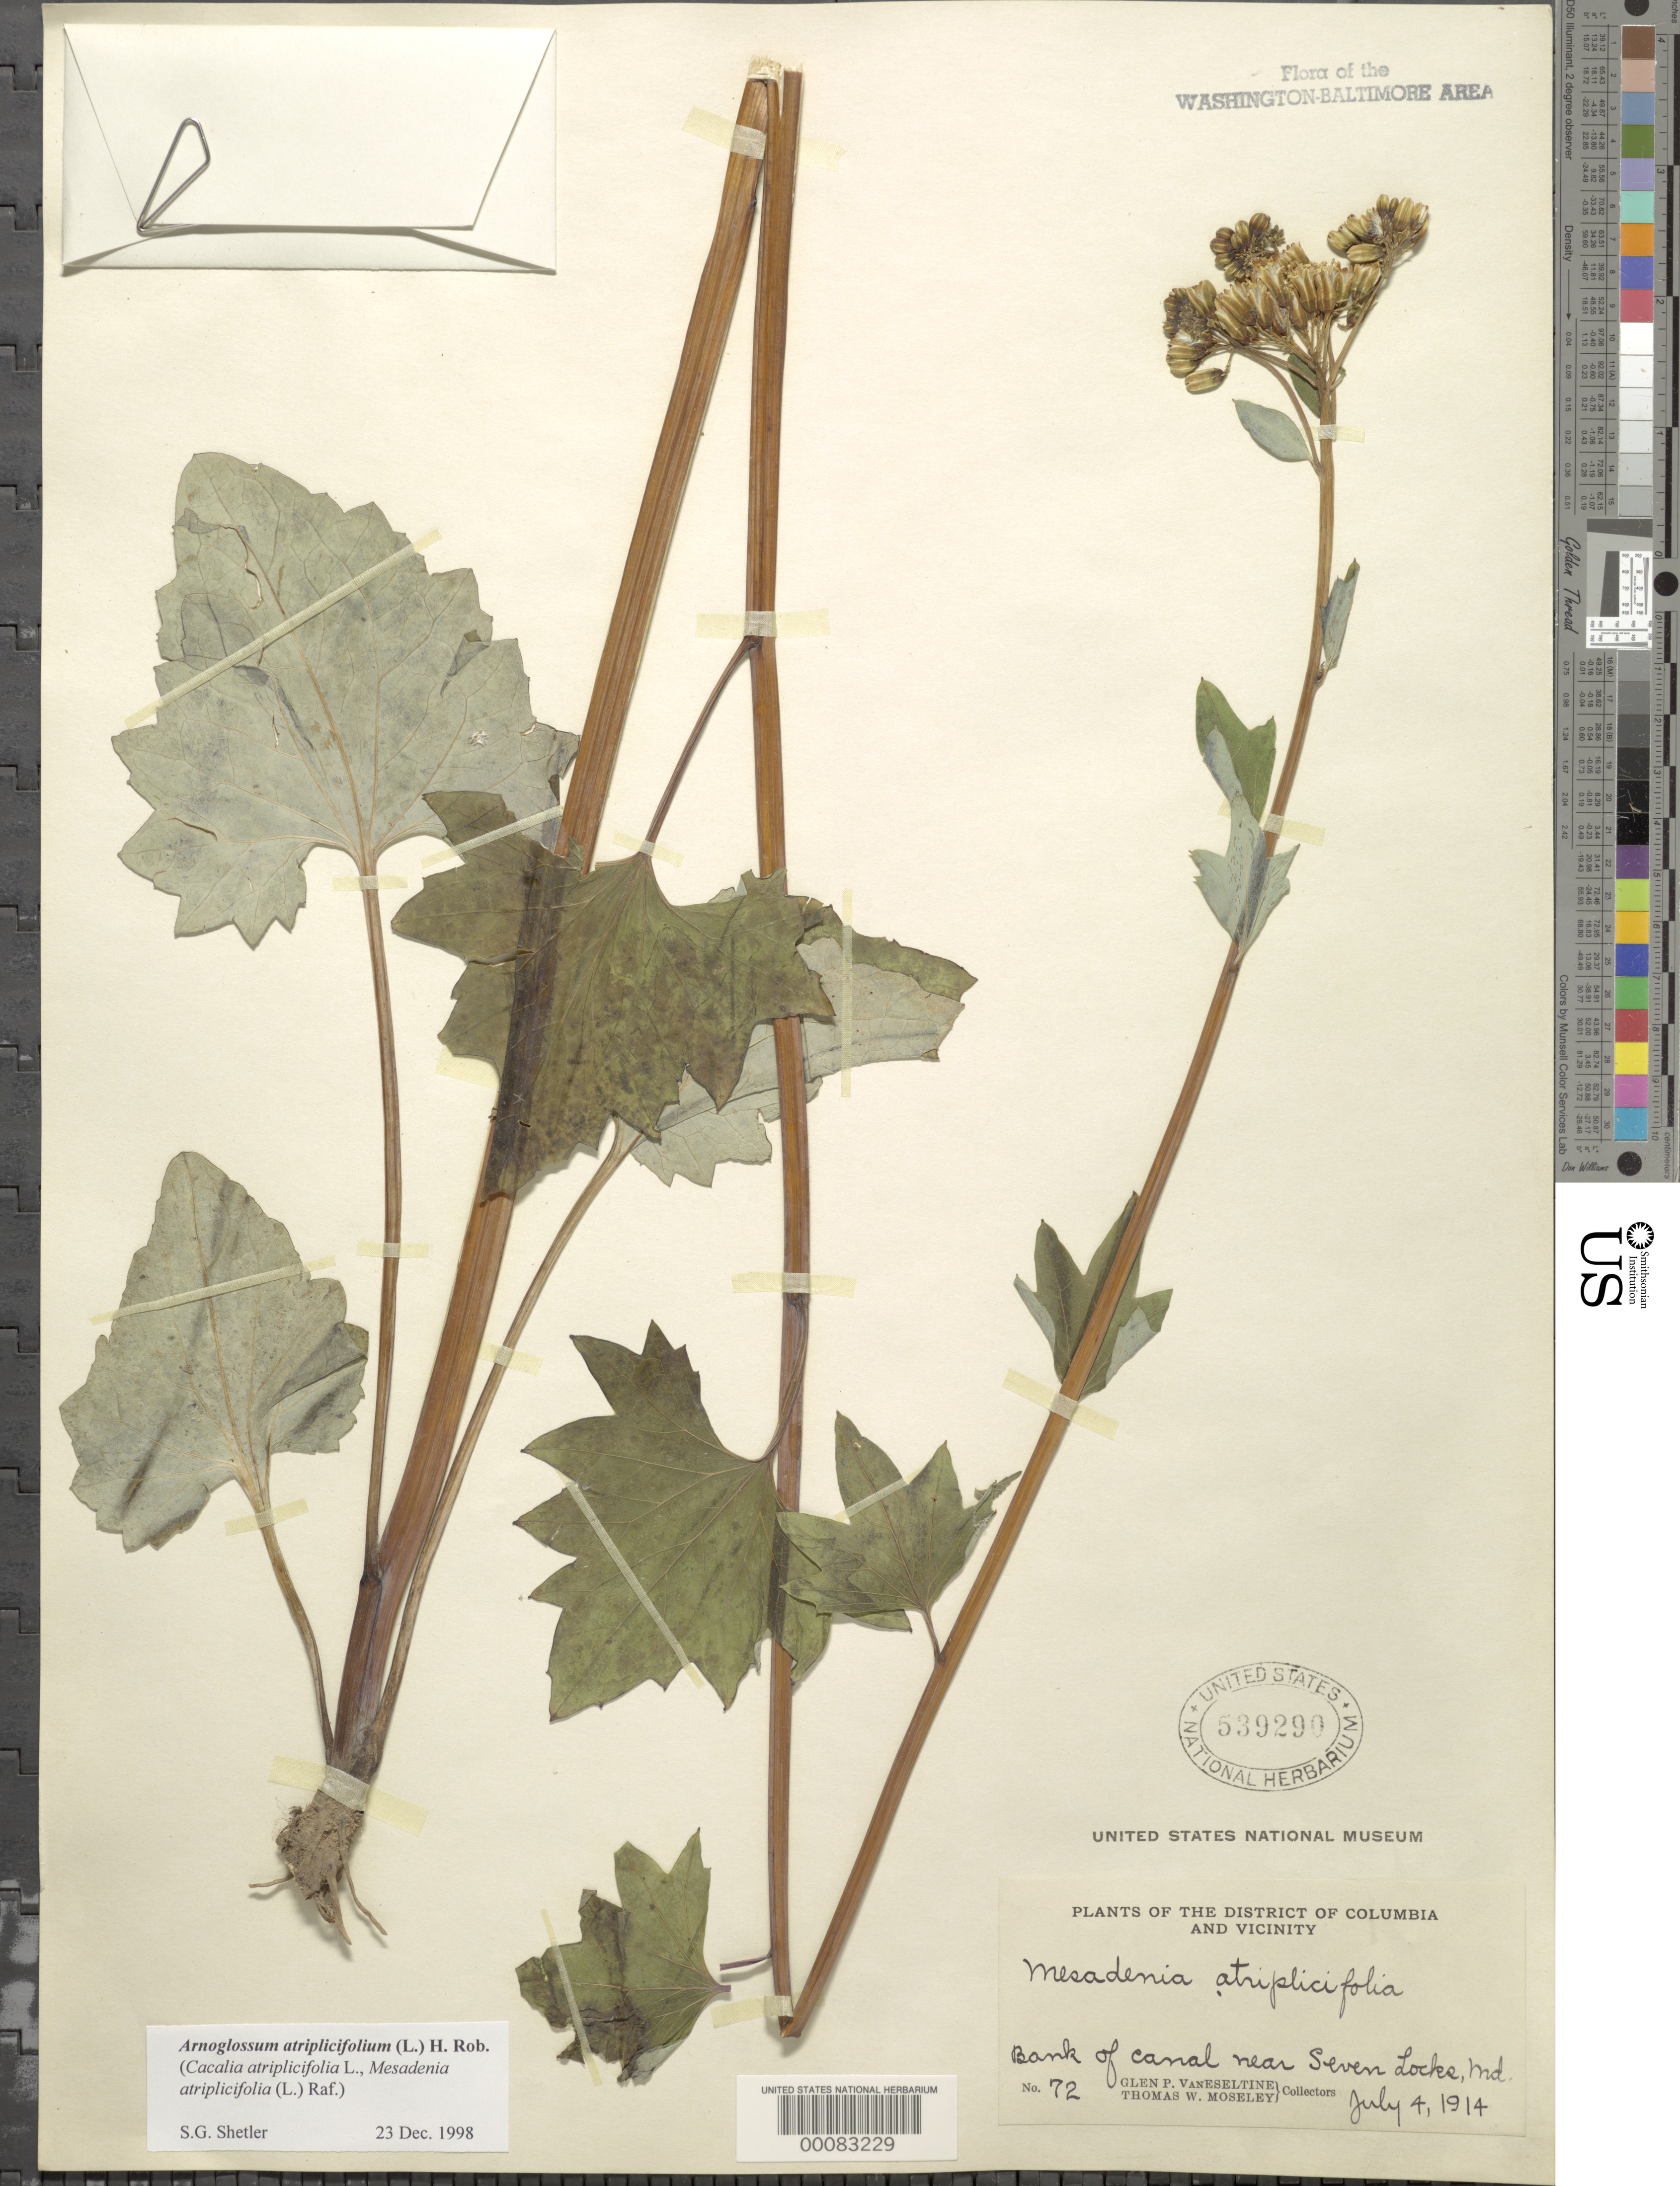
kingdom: Plantae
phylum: Tracheophyta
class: Magnoliopsida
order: Asterales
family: Asteraceae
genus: Arnoglossum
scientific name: Arnoglossum atriplicifolium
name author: (L.) H. Rob.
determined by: Shetler, Stanwyn G., (US), NMNH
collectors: G. P. Van Eseltine & T. Moseley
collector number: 72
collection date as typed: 04 Jul 1914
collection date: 1914-07-04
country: United States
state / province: Maryland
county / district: Montgomery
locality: Canal near Seven Locks C. & O. Canal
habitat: Bank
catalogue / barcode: US 539290